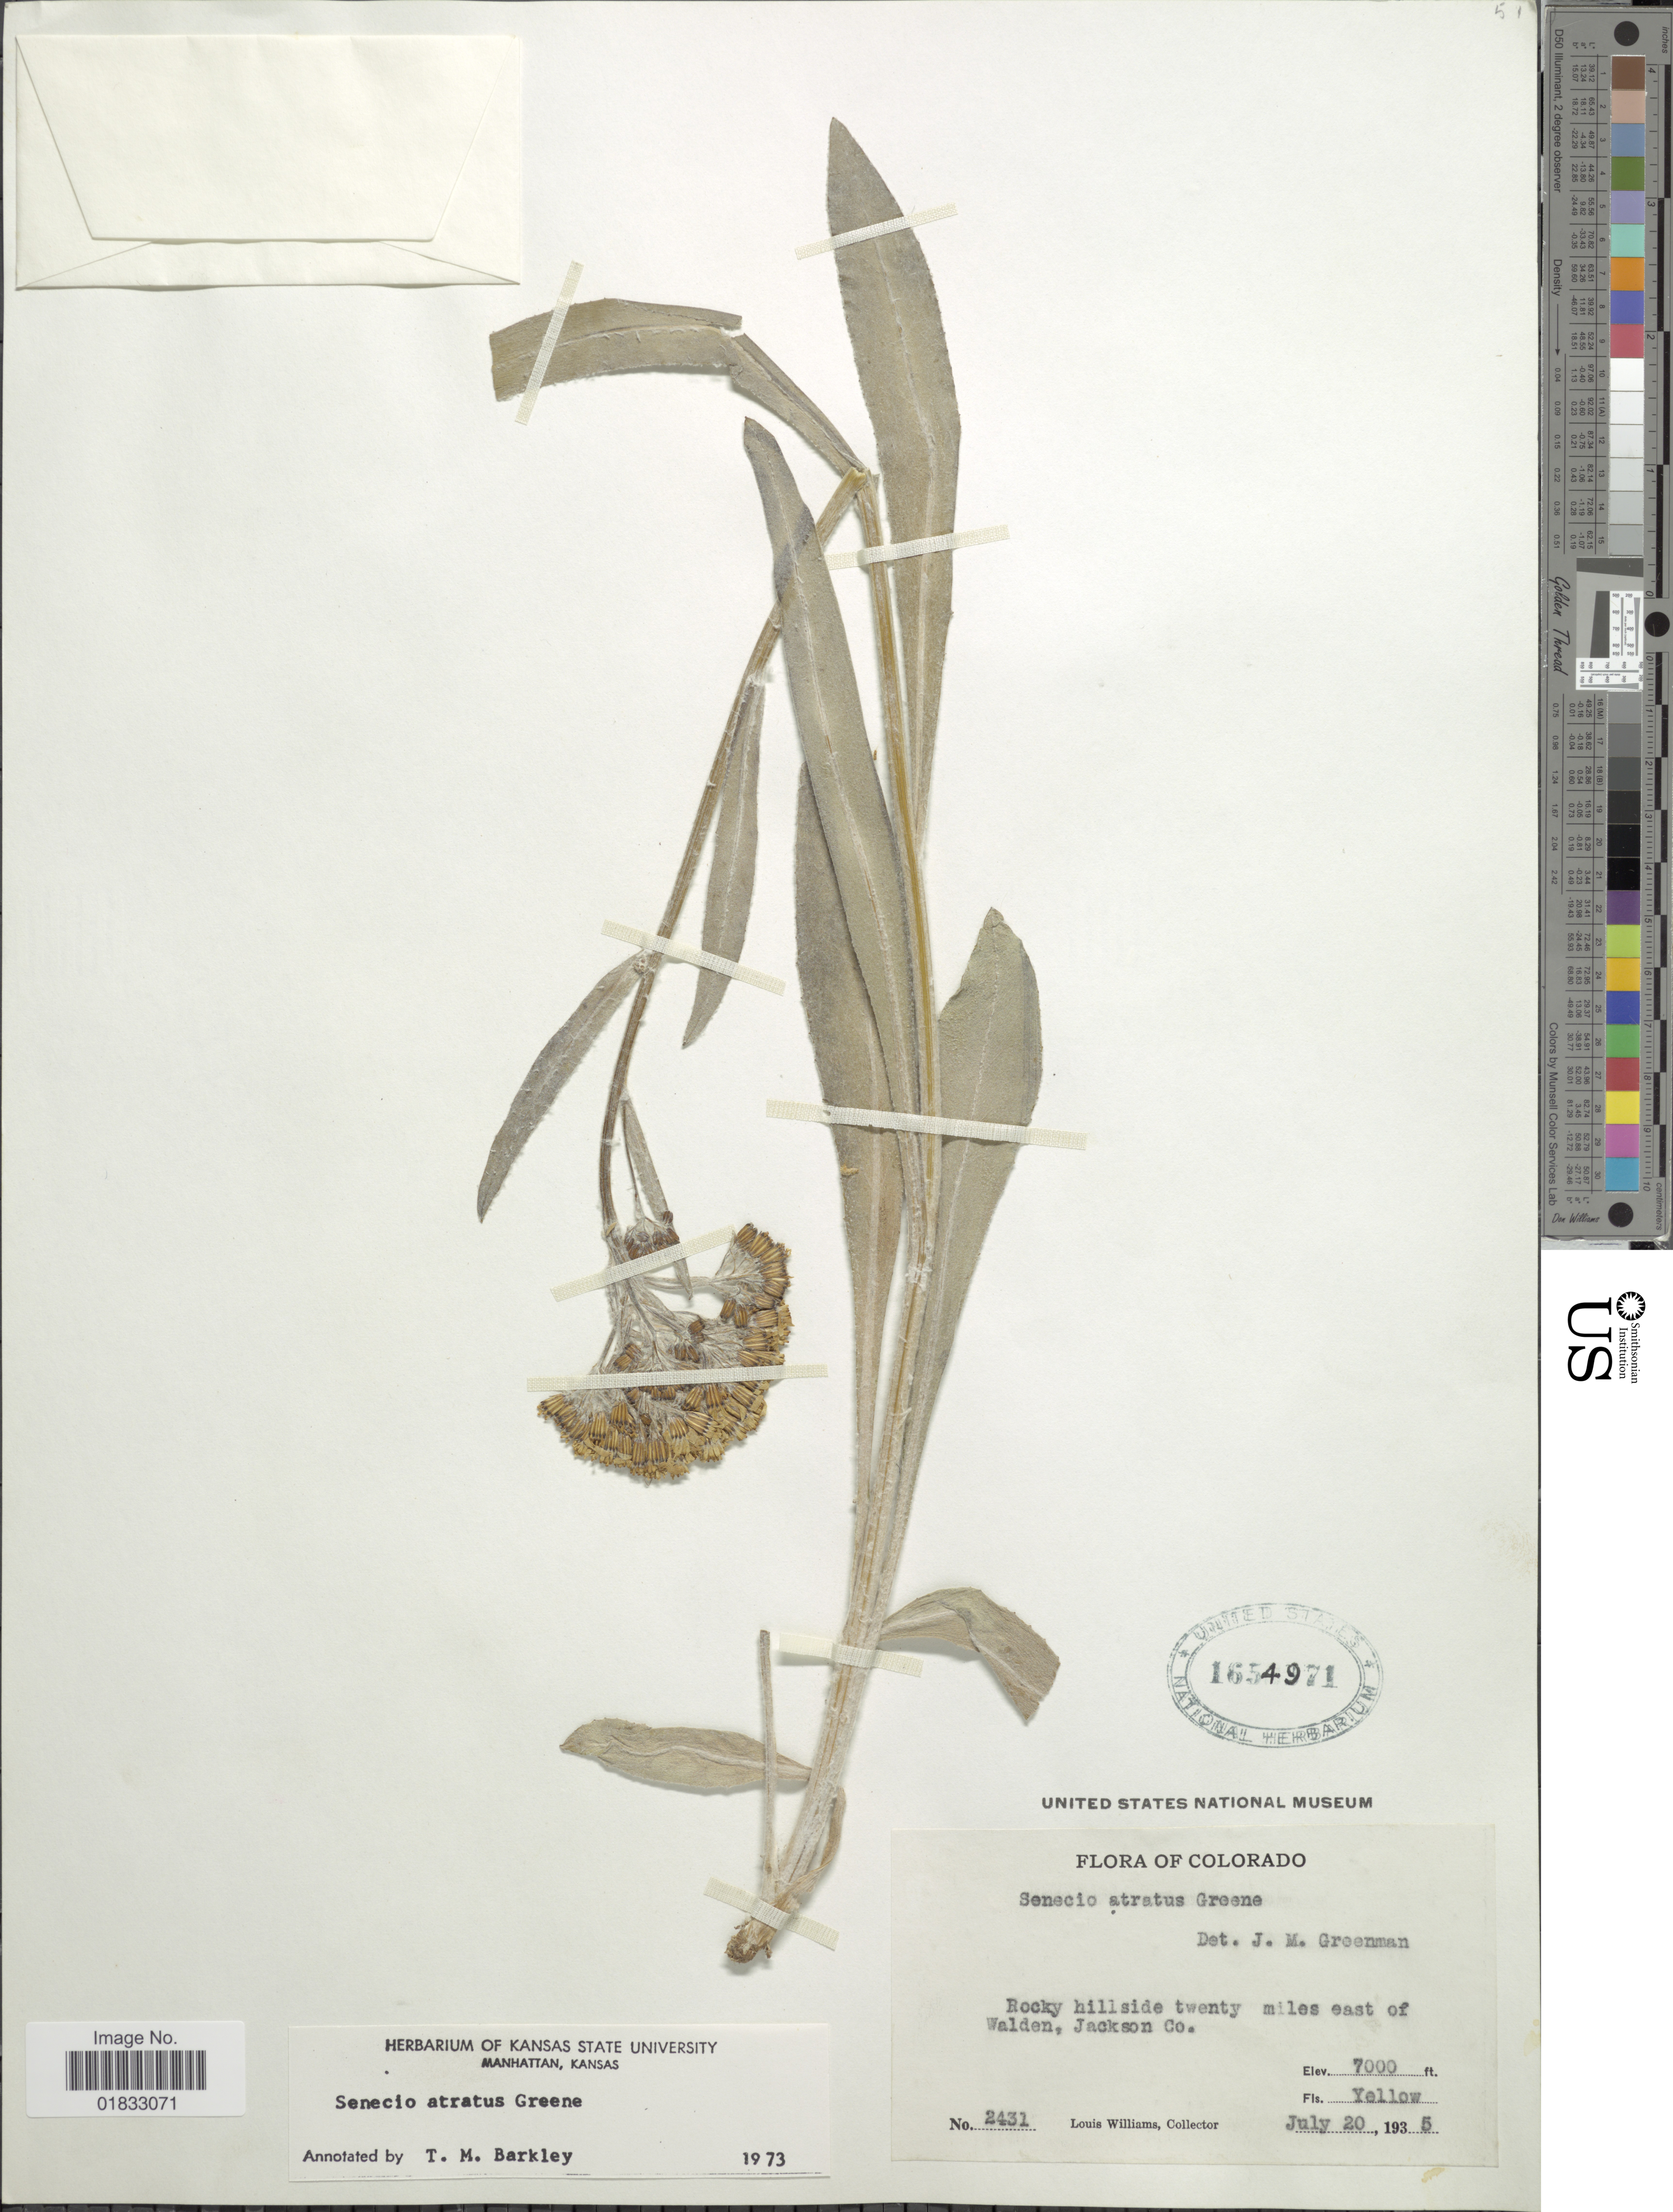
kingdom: Plantae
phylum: Tracheophyta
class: Magnoliopsida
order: Asterales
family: Asteraceae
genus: Senecio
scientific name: Senecio atratus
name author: Greene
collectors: L. Williams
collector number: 2431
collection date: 1935-07-20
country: United States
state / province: Colorado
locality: Rocky hillside twenty miles east of Walden, Jackson Co.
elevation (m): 2134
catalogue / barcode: US 1654971